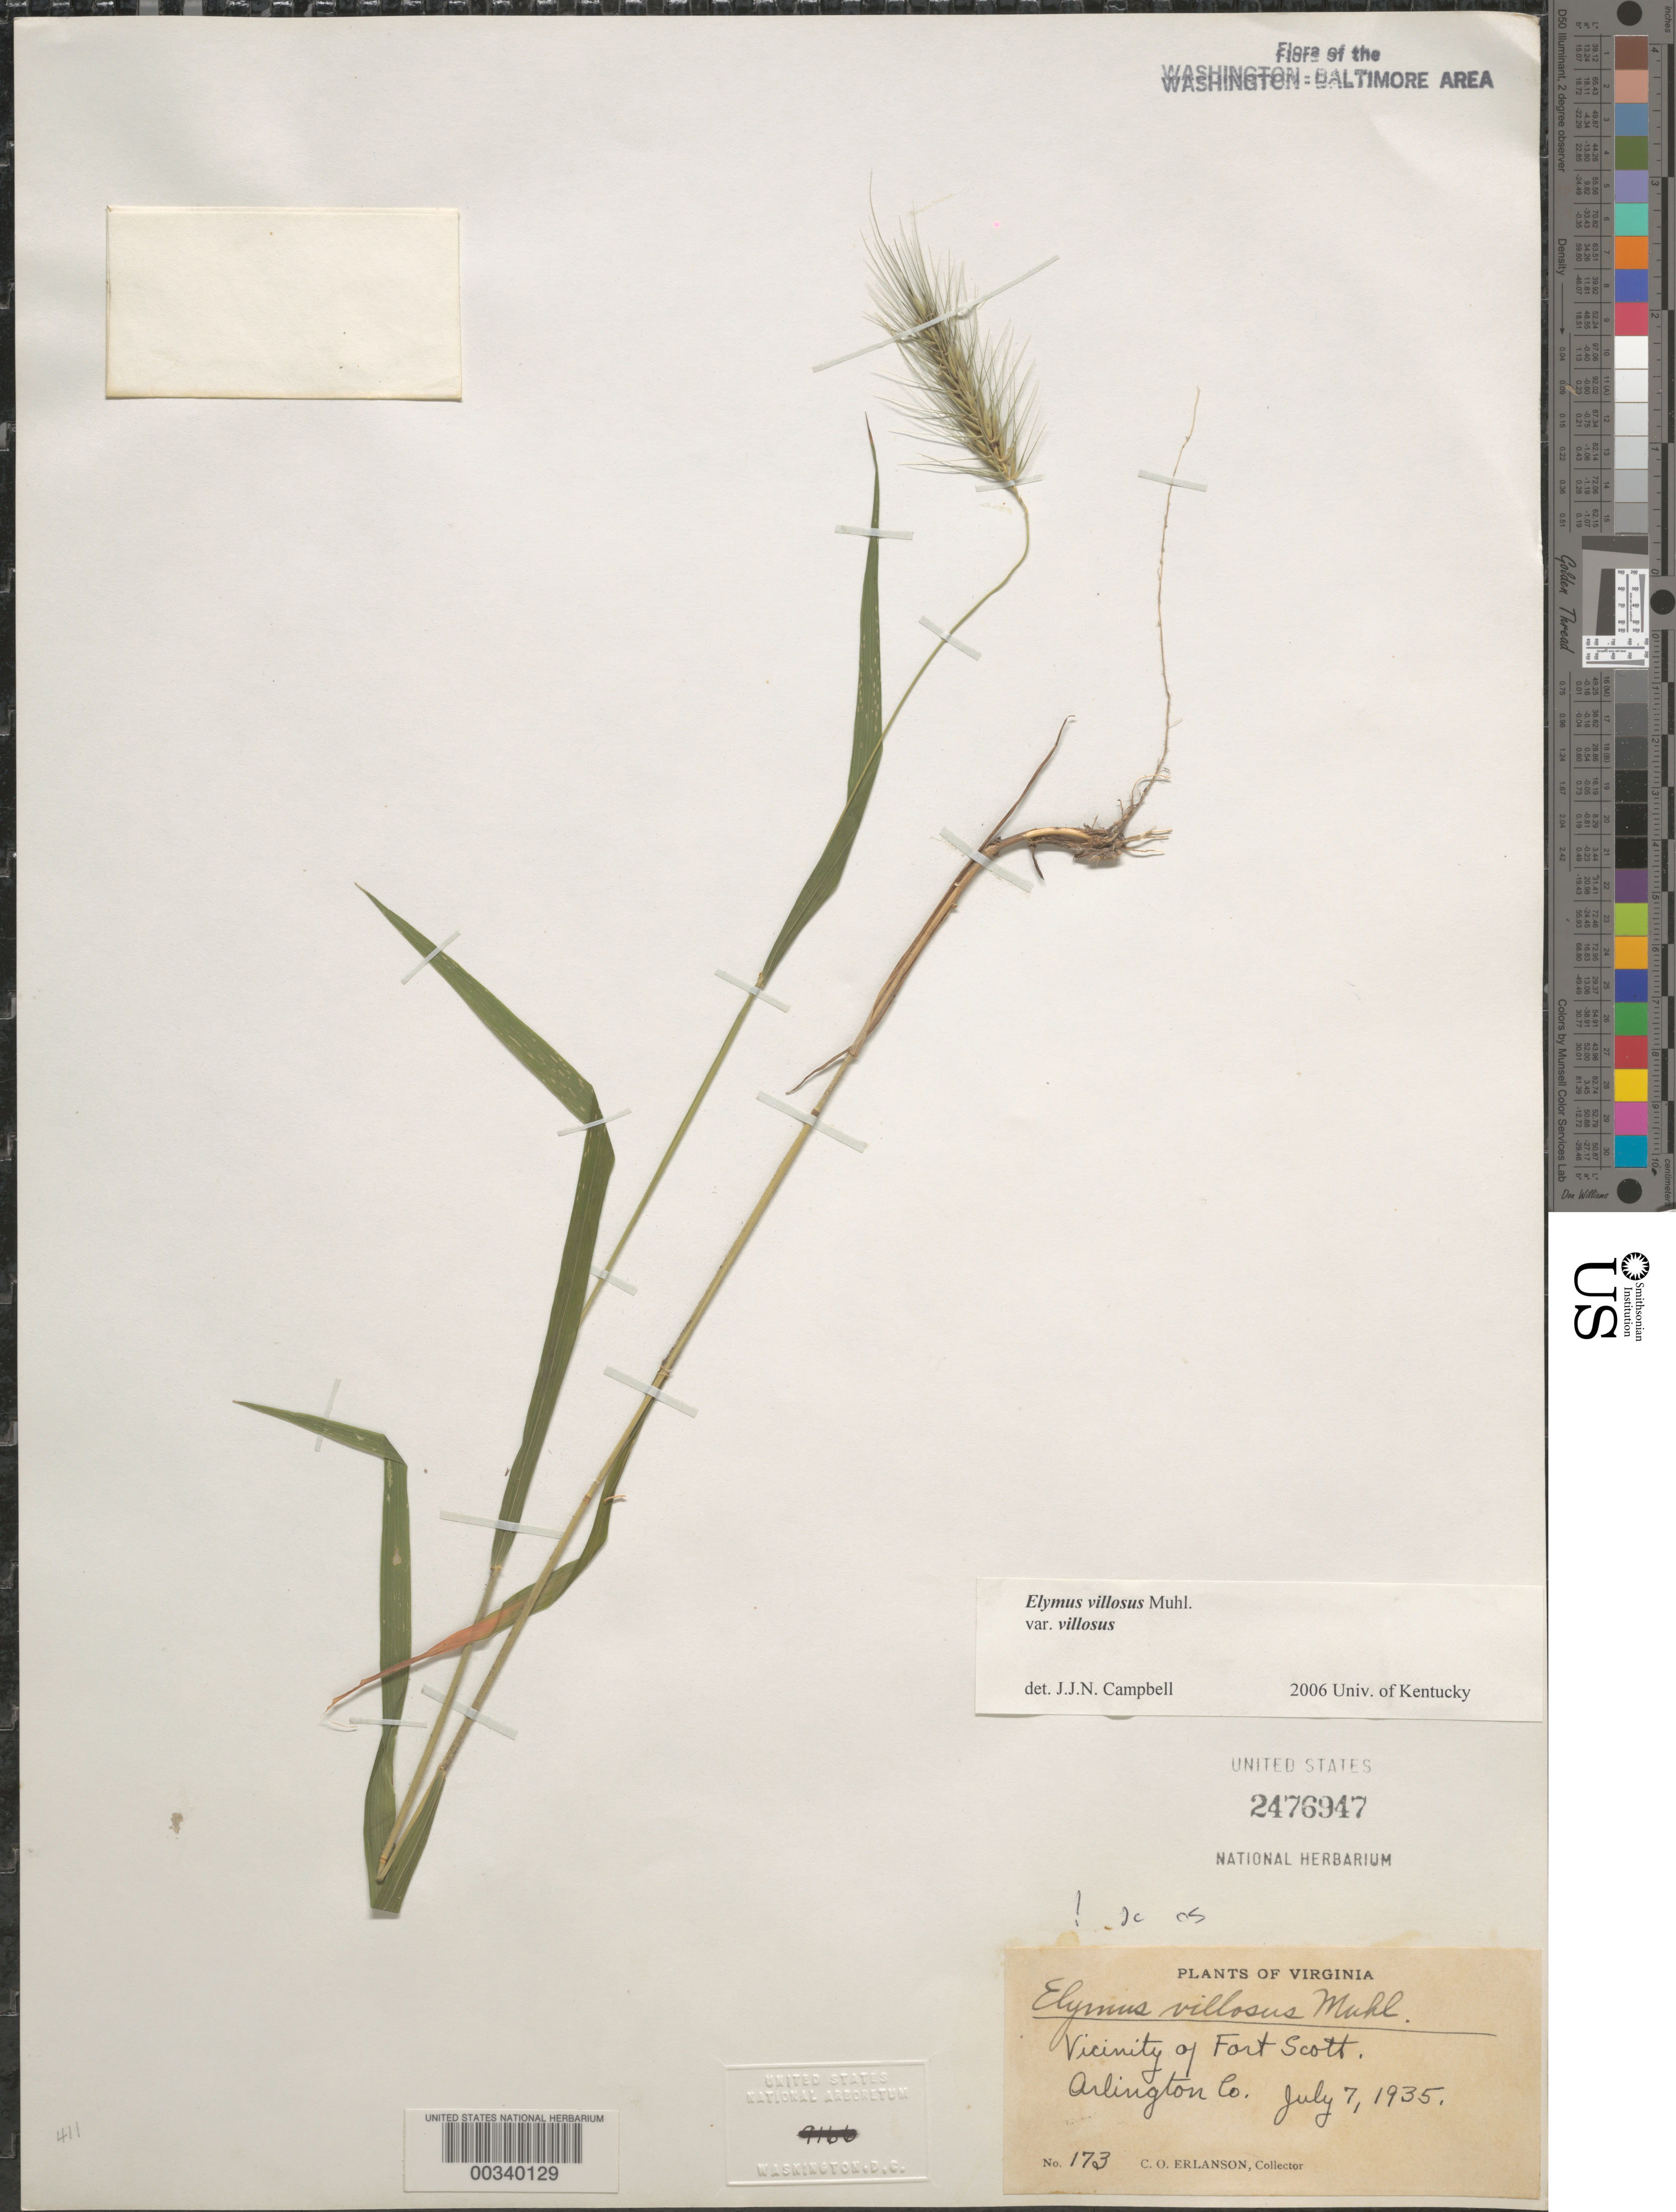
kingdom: Plantae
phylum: Tracheophyta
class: Liliopsida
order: Poales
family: Poaceae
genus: Elymus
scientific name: Elymus villosus var. villosus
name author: Muhl.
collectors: C. O. Erlanson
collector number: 173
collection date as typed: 07 Jul 1935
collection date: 1935-07-07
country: United States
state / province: Virginia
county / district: Arlington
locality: Fort Scott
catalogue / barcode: US 2476947